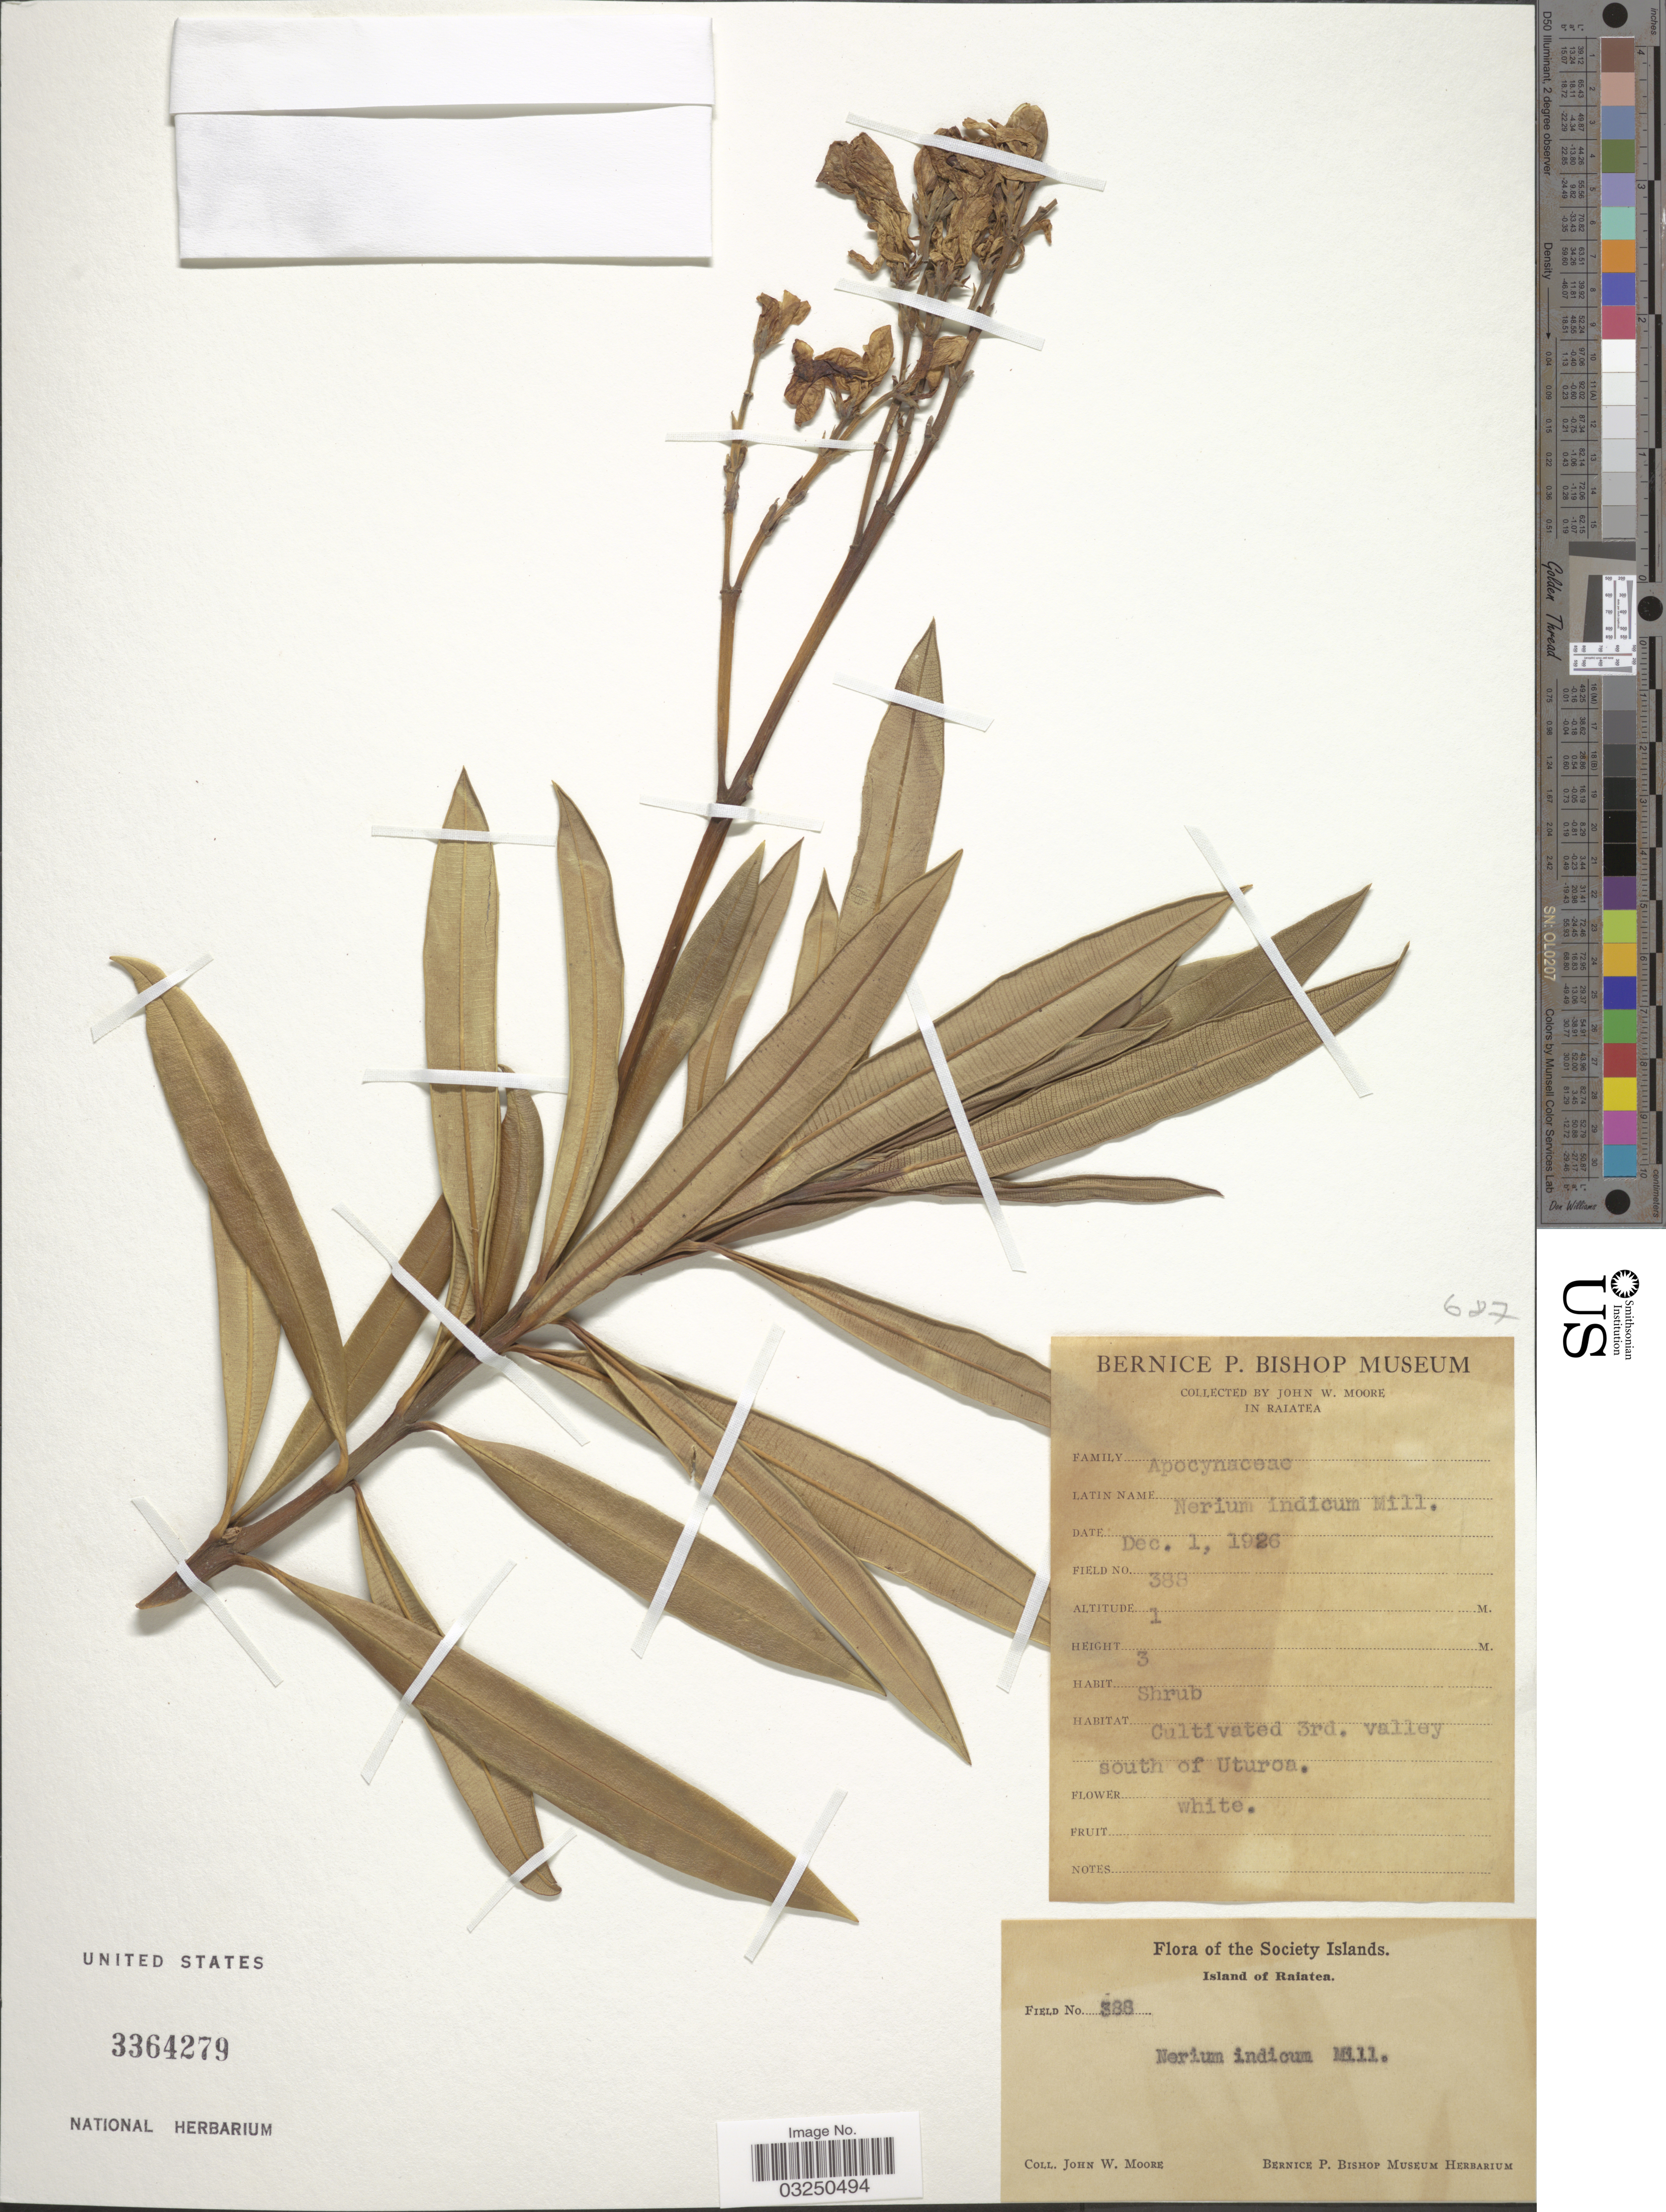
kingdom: Plantae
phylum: Tracheophyta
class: Magnoliopsida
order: Gentianales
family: Apocynaceae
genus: Nerium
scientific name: Nerium oleander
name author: L.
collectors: J. Moore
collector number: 388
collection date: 1926-12-01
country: French Polynesia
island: Raiatea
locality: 3rd. valley south of Uturoa. The Society Islands. Island of Raiatea.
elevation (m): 1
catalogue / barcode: US 3364279